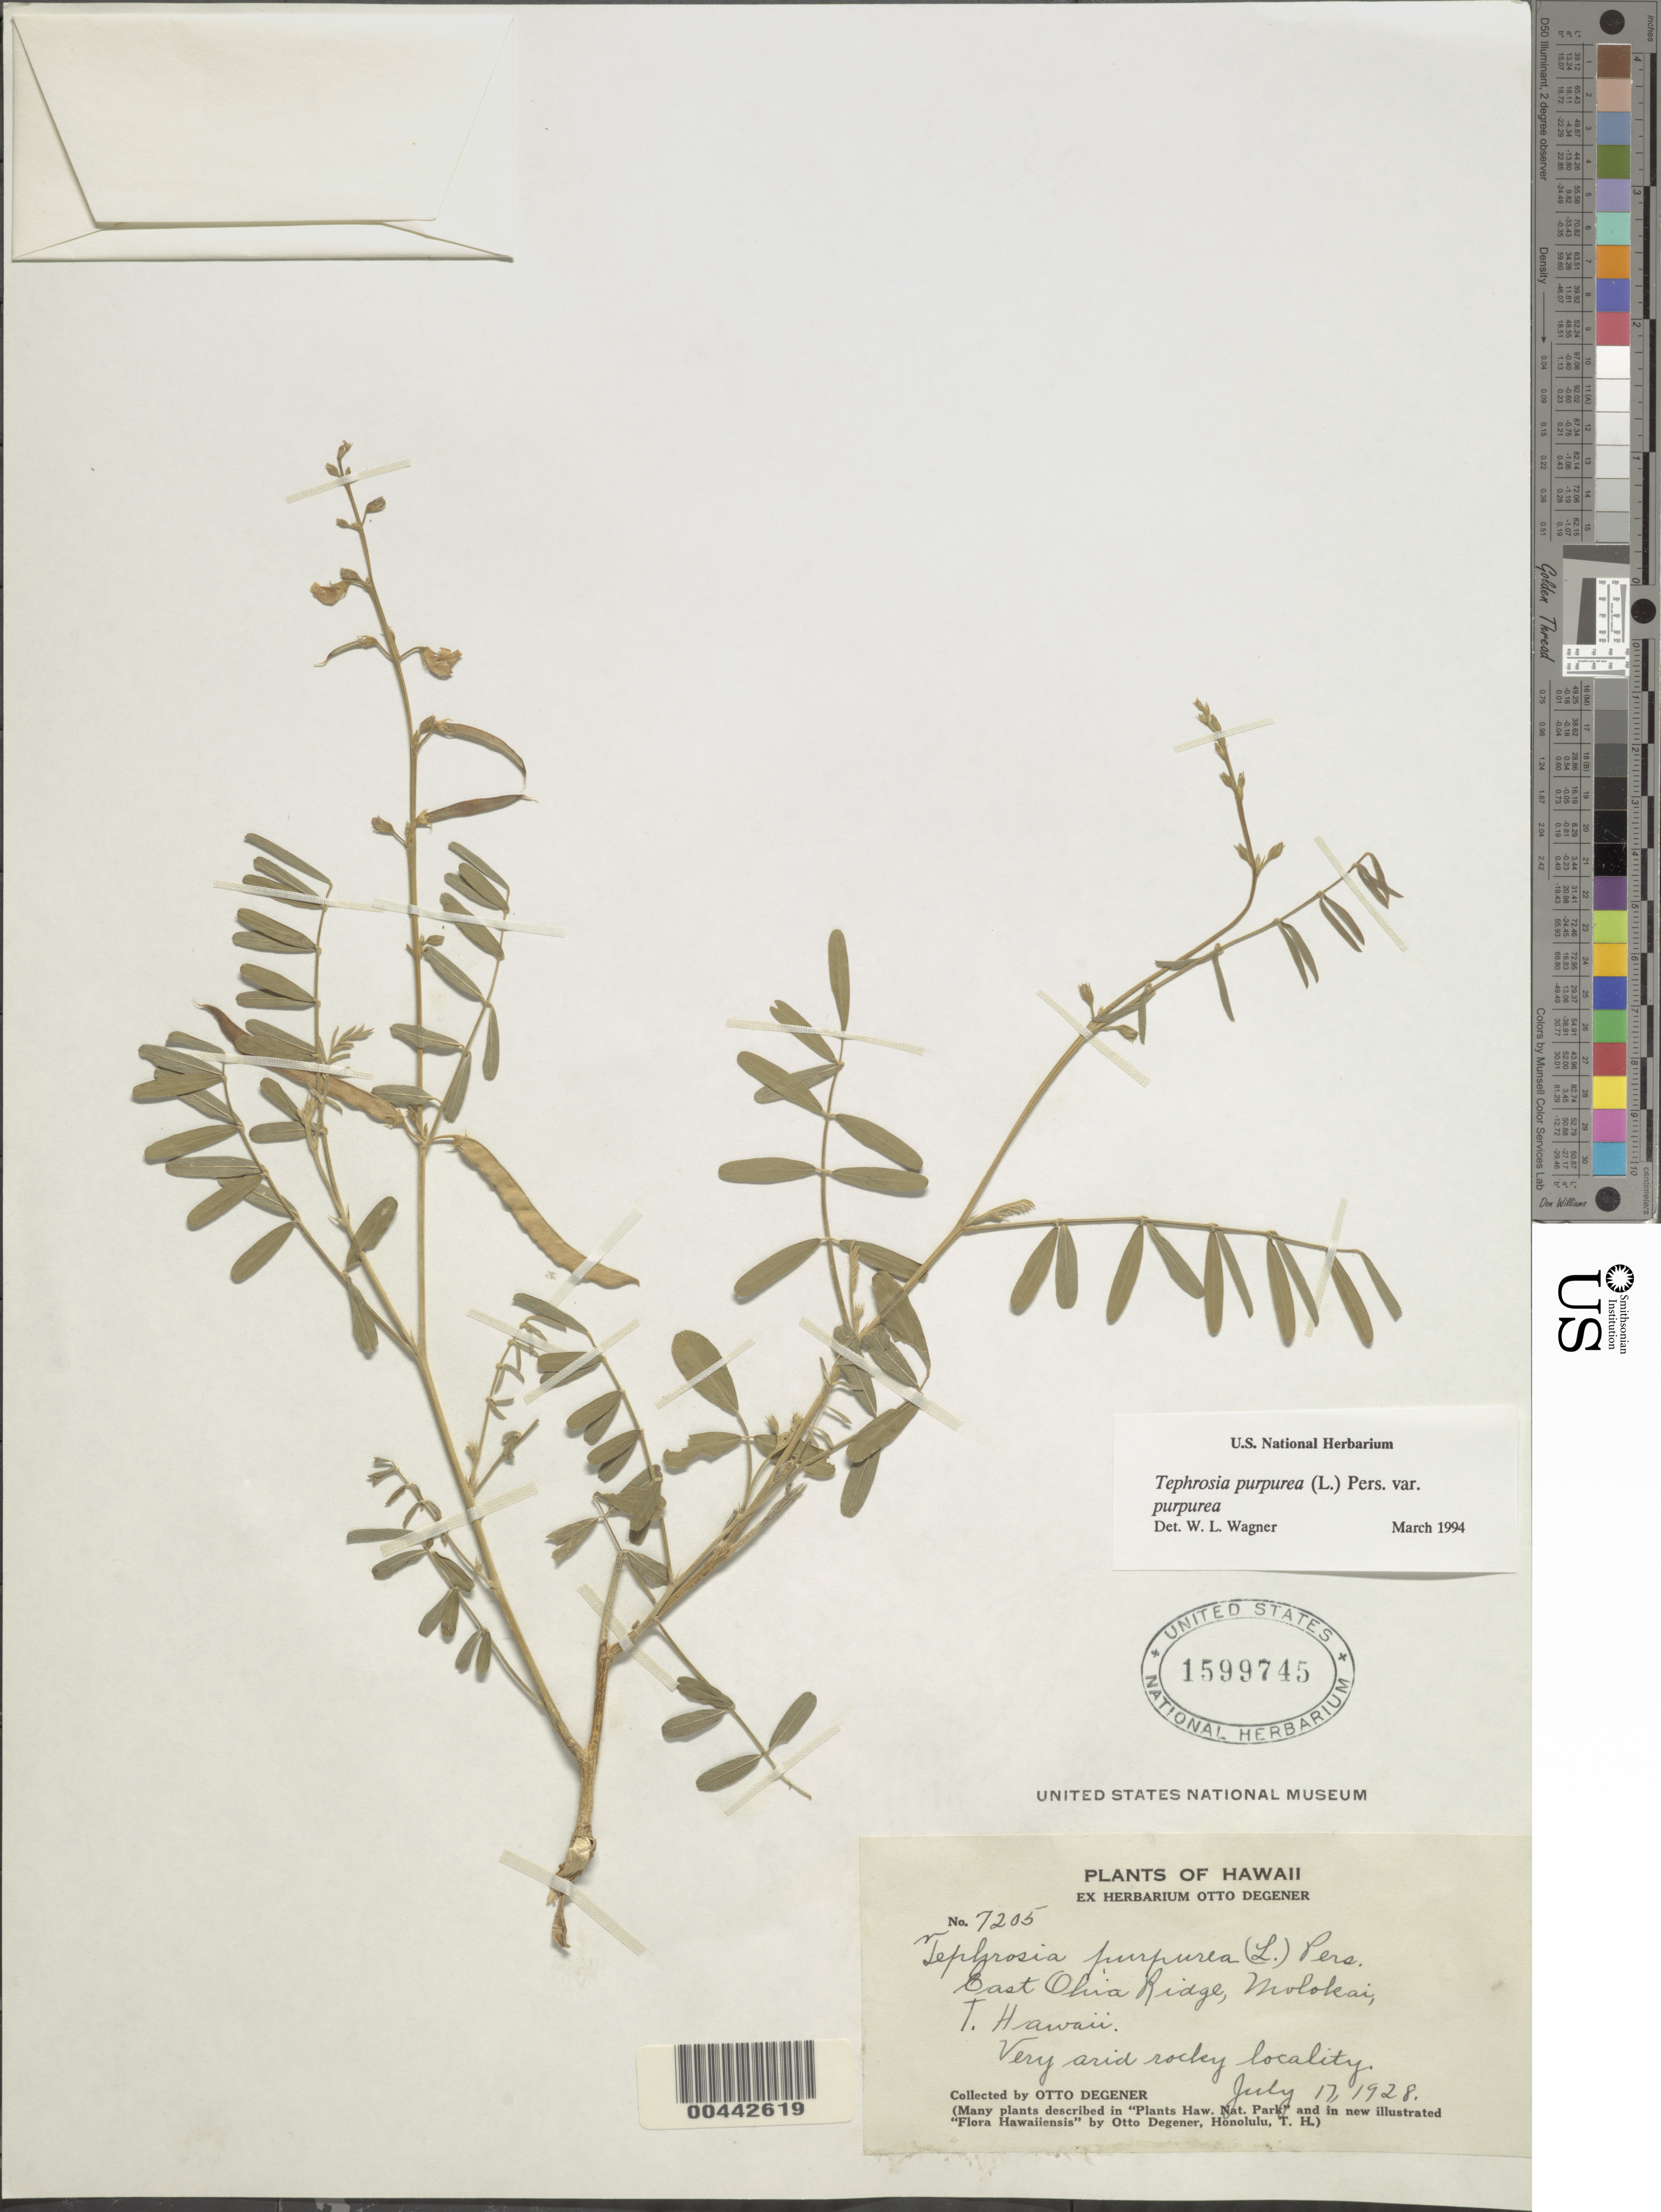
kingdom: Plantae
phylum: Tracheophyta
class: Magnoliopsida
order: Fabales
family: Fabaceae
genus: Tephrosia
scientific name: Tephrosia purpurea var. purpurea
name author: (L.) Pers.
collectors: O. Degener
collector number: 7205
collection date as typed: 17 Jul 1928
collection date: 1928-07-17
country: United States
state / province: Hawaii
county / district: Maui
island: Moloka'i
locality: East Ohia Ridge.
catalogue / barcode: US 1599745